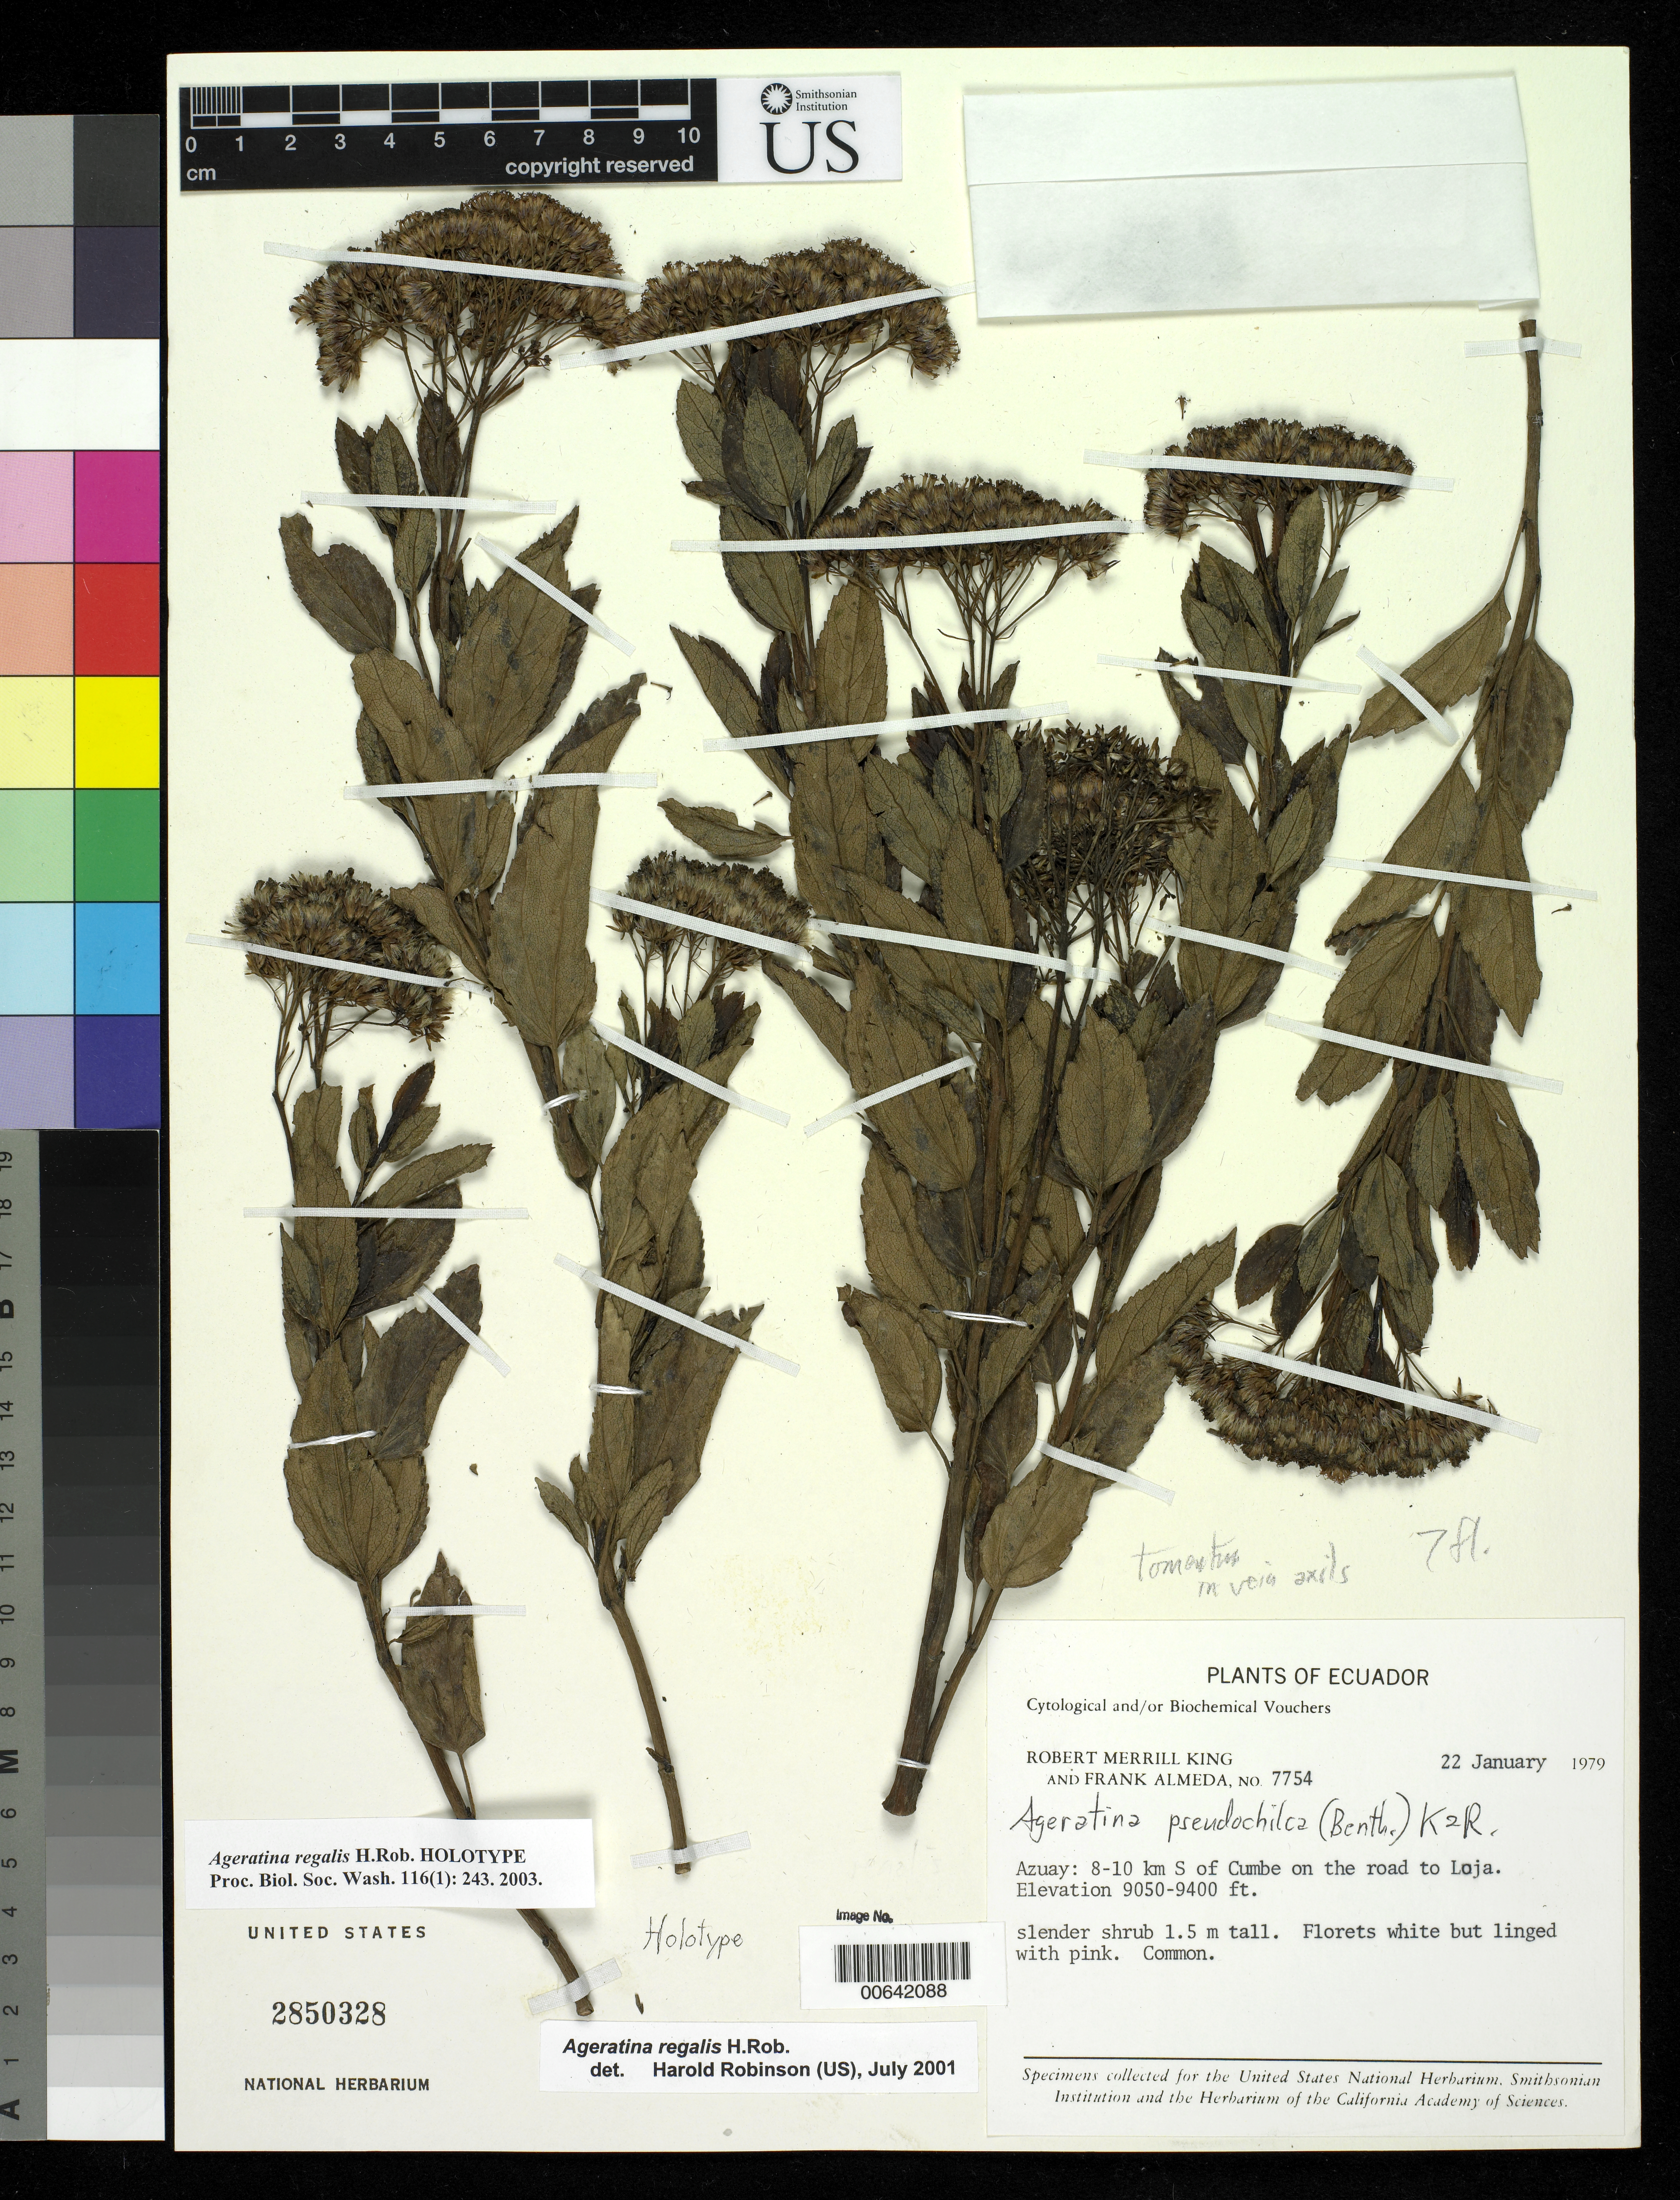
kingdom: Plantae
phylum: Tracheophyta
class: Magnoliopsida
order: Asterales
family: Asteraceae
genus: Ageratina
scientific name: Ageratina regalis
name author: H. Rob.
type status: Holotype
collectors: R. M. King & F. Almeda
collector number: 7754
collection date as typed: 22 Jan 1979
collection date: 1979-01-22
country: Ecuador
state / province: Azuay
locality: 8-10 km S of Cumbe on the road to Loja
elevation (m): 2758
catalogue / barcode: US 2850328